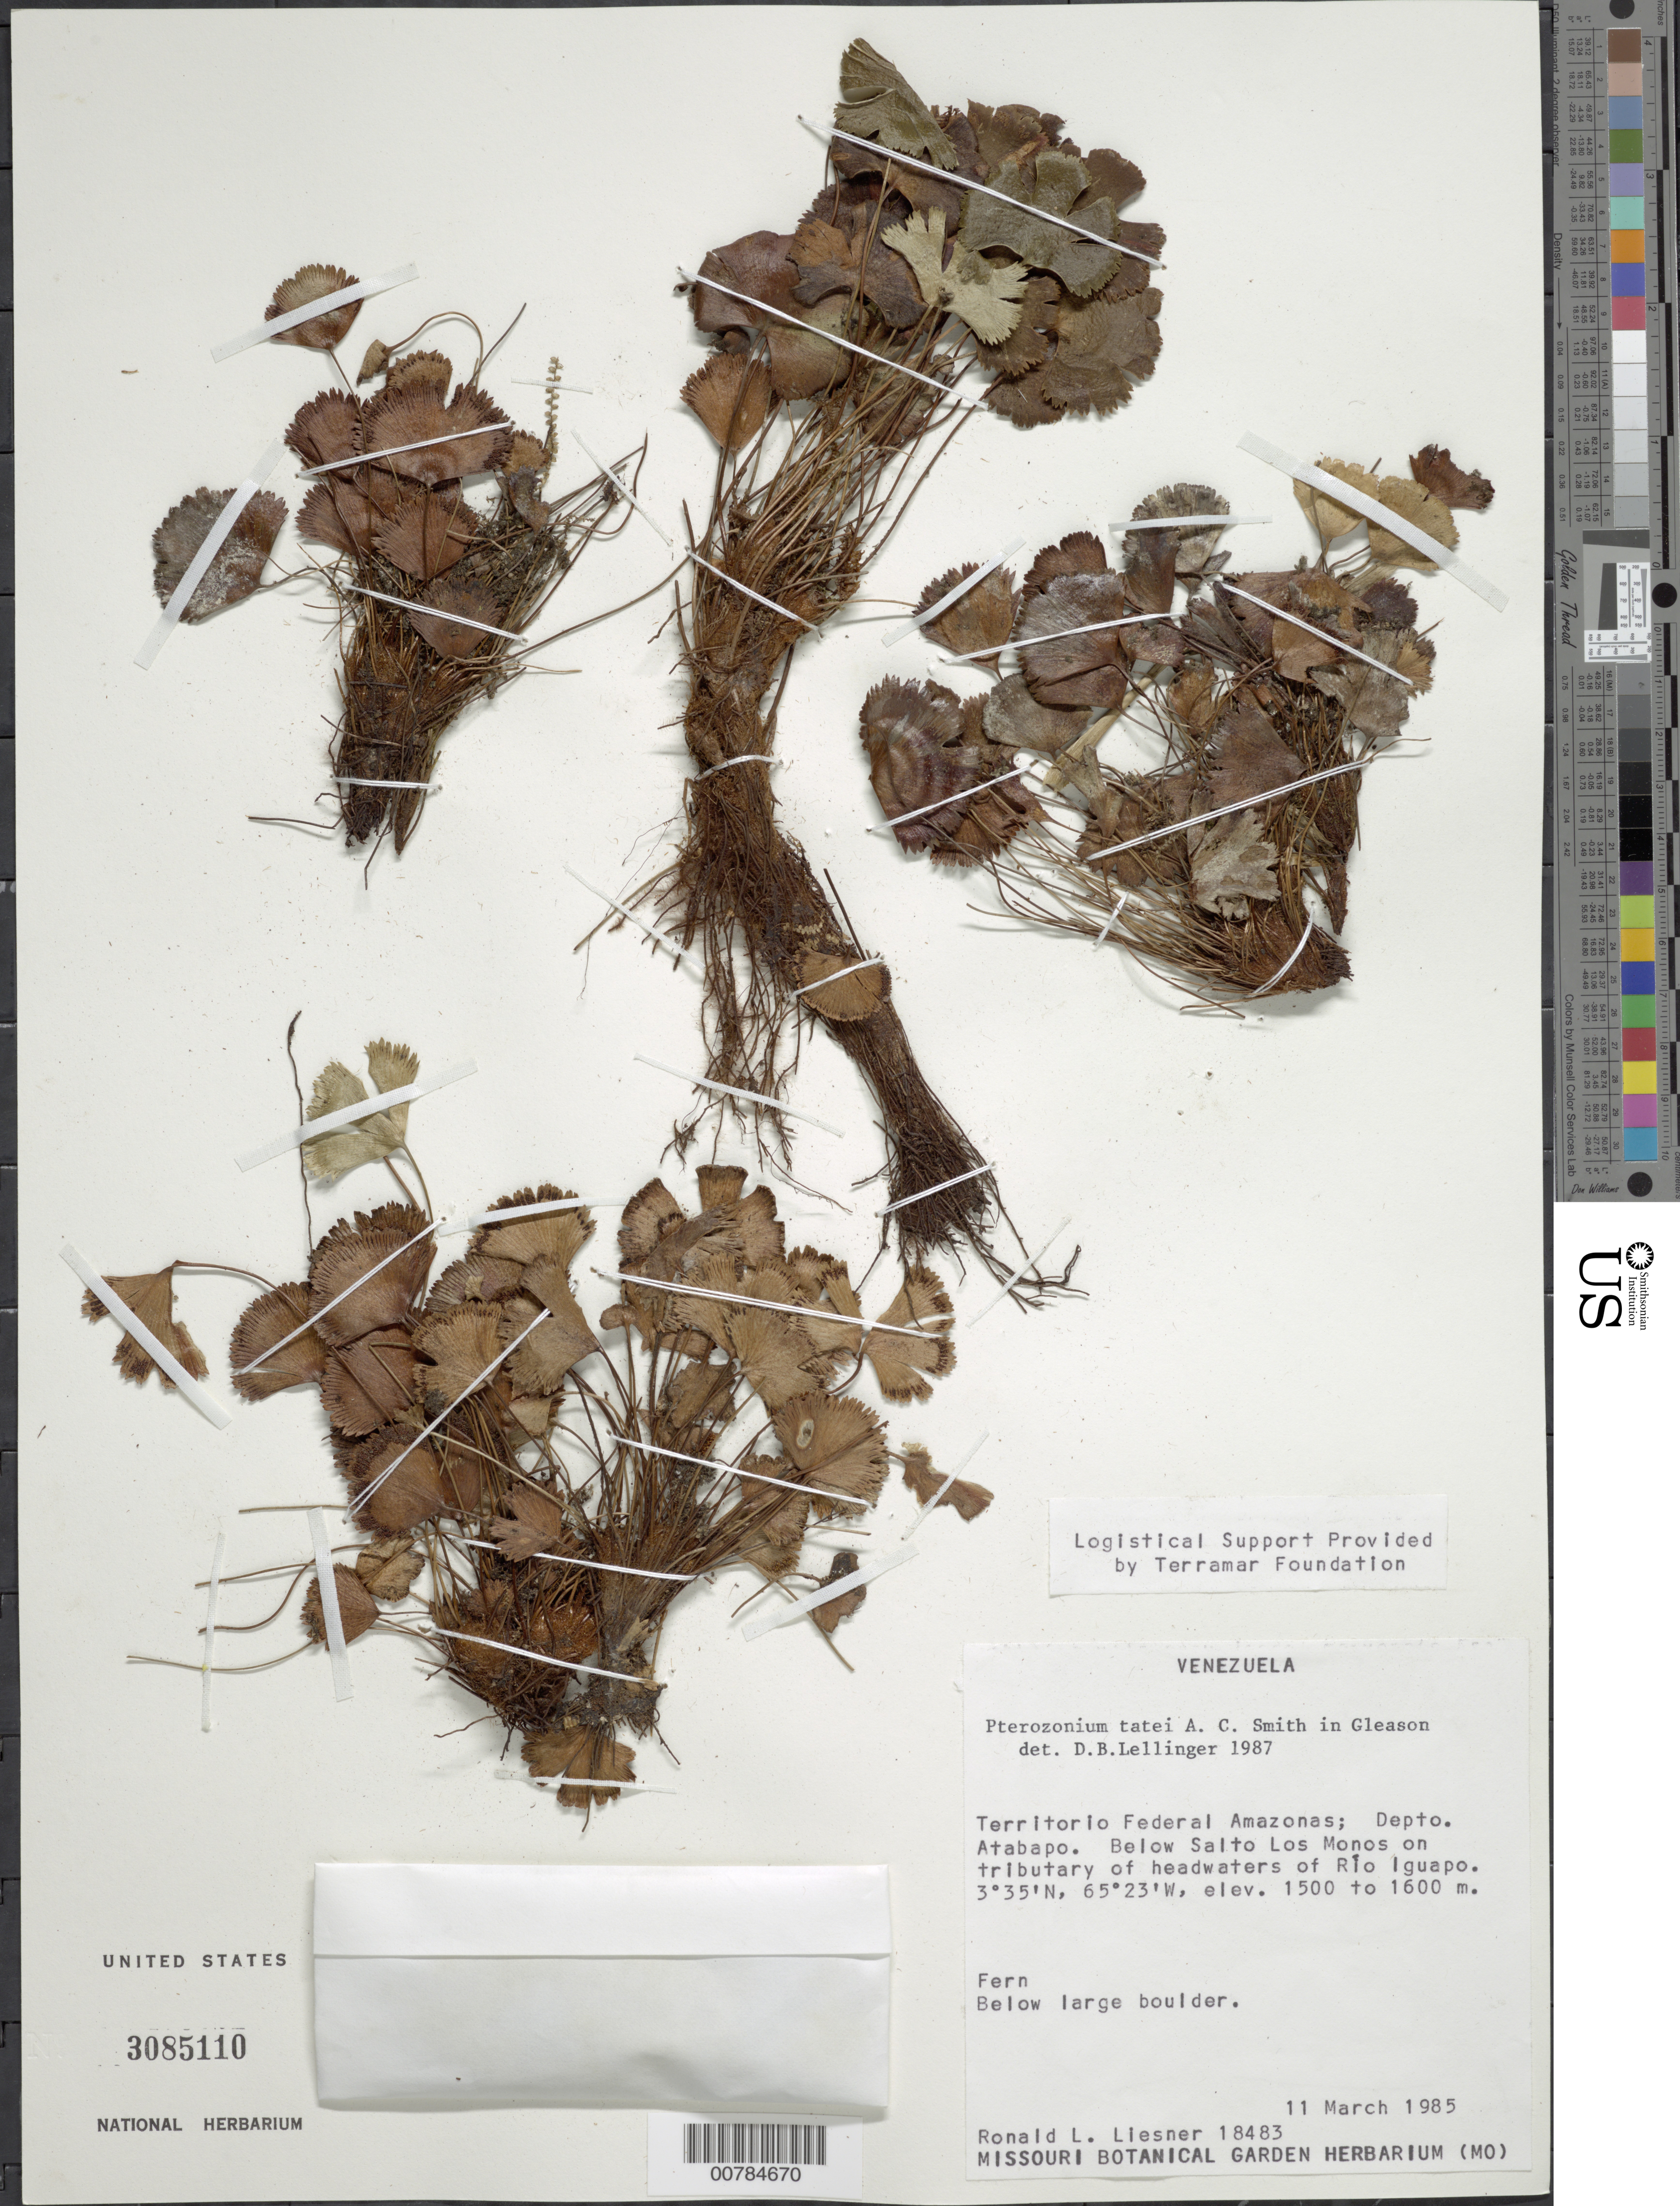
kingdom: Plantae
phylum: Tracheophyta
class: Polypodiopsida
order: Polypodiales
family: Pteridaceae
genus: Pterozonium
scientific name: Pterozonium tatei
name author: A.C. Sm.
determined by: Lellinger, David B., (BOT), Smithsonian Institution - National Museum of Natural History (UNITED STATES)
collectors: R. L. Liesner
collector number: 18483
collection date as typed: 11-Mar-85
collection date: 1985-03-11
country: Venezuela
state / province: Amazonas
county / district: Atabapo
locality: Río Iguapo, below Salto Los Monos on tributary of headwaters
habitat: Below large boulder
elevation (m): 1500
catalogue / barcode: US 3085110